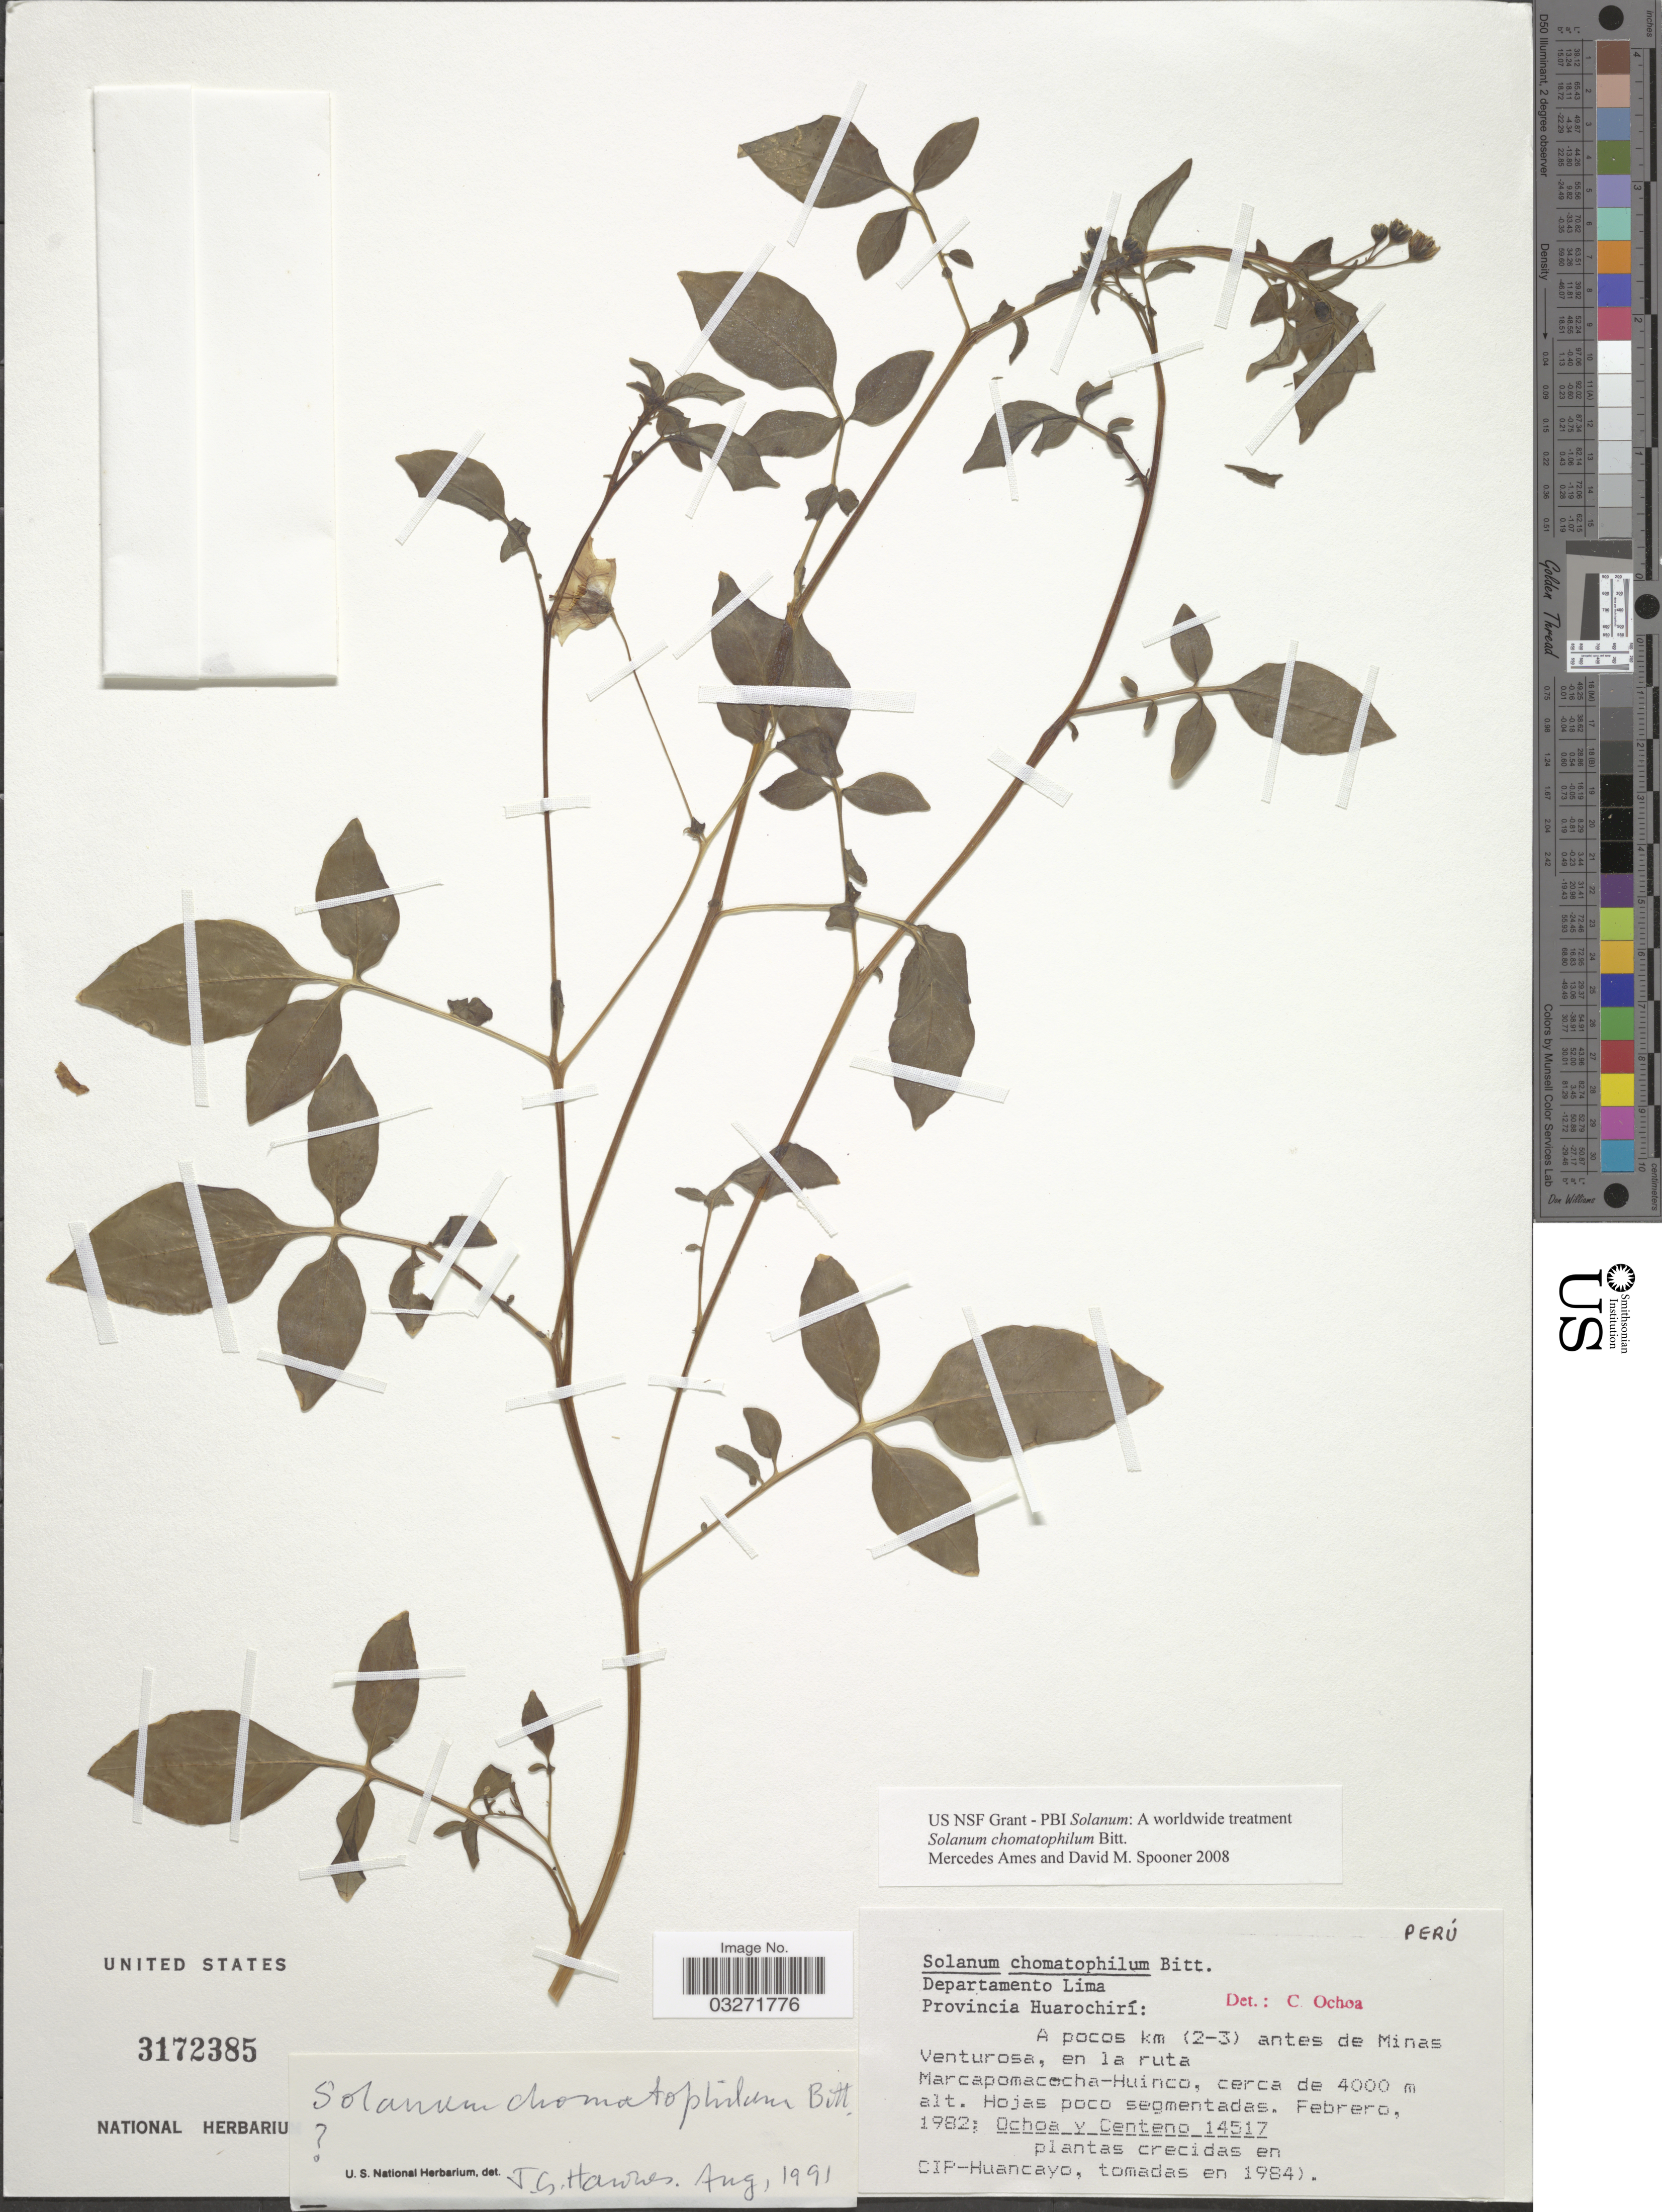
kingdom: Plantae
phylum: Tracheophyta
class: Magnoliopsida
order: Solanales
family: Solanaceae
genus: Solanum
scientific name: Solanum chomatophilum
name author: Bitter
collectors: -. Ochoa & Centeno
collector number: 14517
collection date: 1982-02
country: Peru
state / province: Lima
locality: Departamento Lima. Provincia Huarochirí: A pocos km (2-3) antes de Minas Venturosa, en la ruta Marcapomacocha-Huinco.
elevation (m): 4000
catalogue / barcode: US 3172385